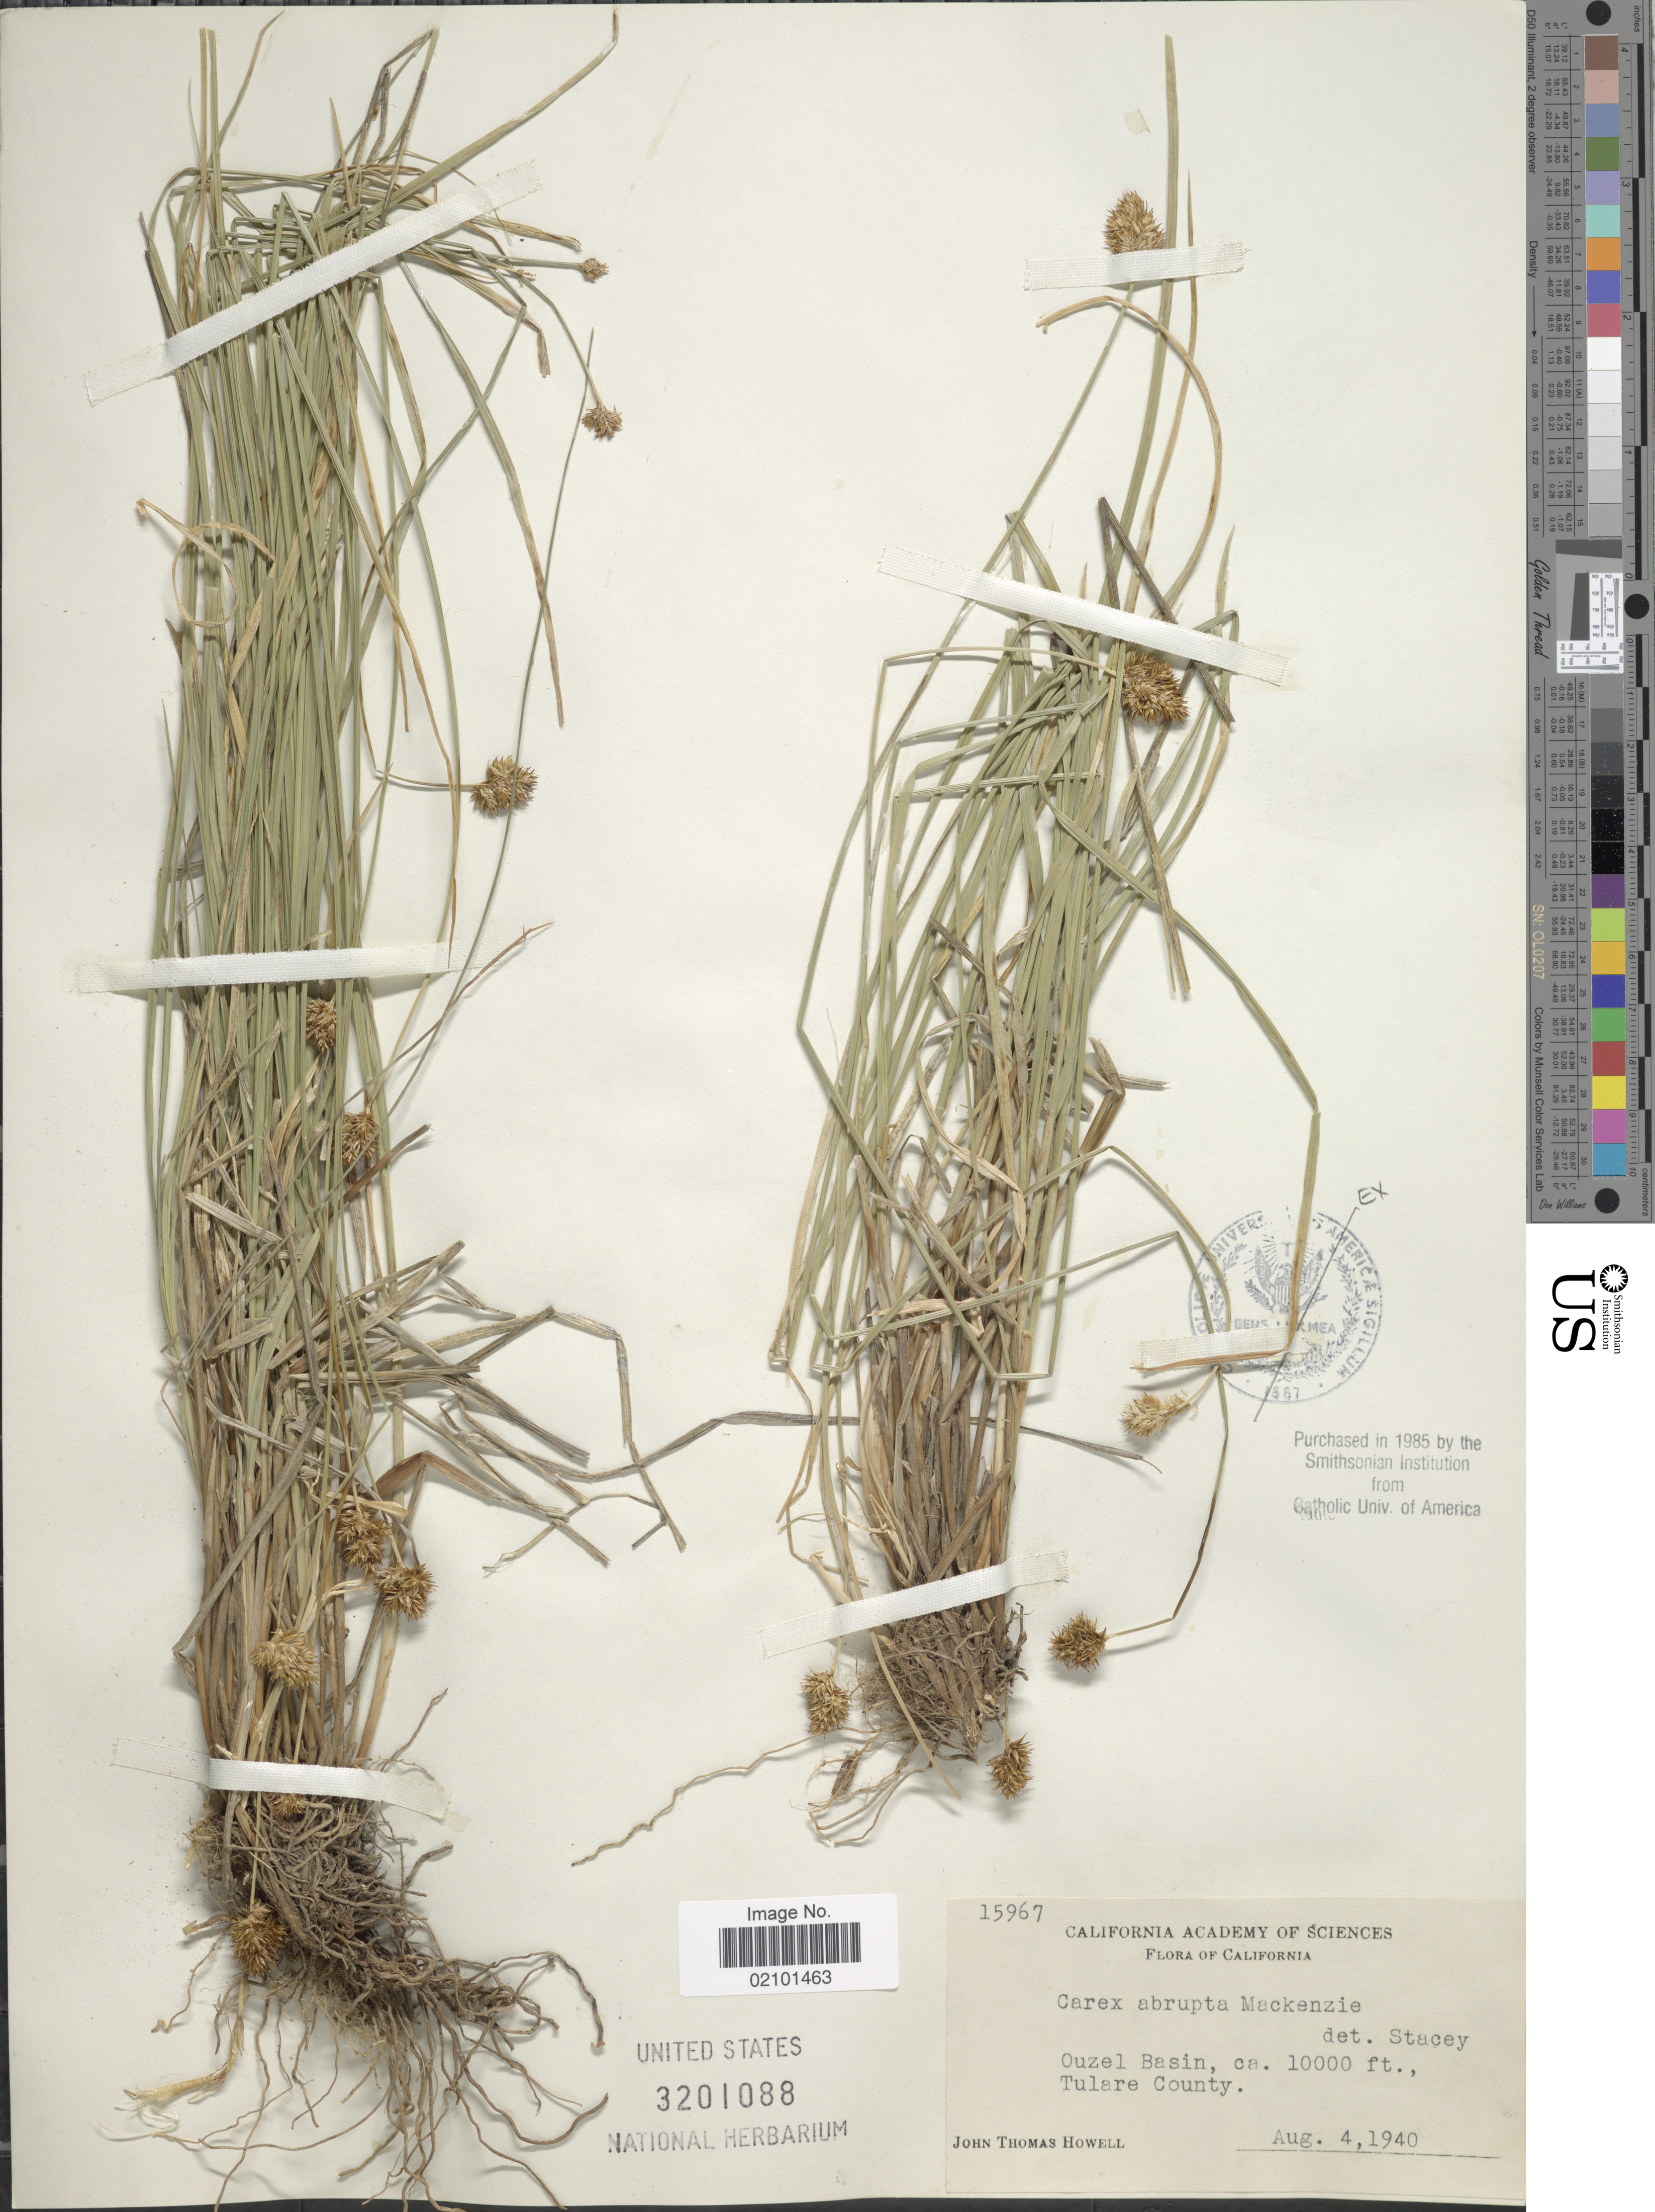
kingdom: Plantae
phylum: Tracheophyta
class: Liliopsida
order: Poales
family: Cyperaceae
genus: Carex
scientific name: Carex abrupta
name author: Mack.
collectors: J. T. Howell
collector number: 15967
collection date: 1940-08-04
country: United States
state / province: California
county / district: Tulare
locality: Ouzel Basin, Tulare County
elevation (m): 3048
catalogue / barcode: US 320108